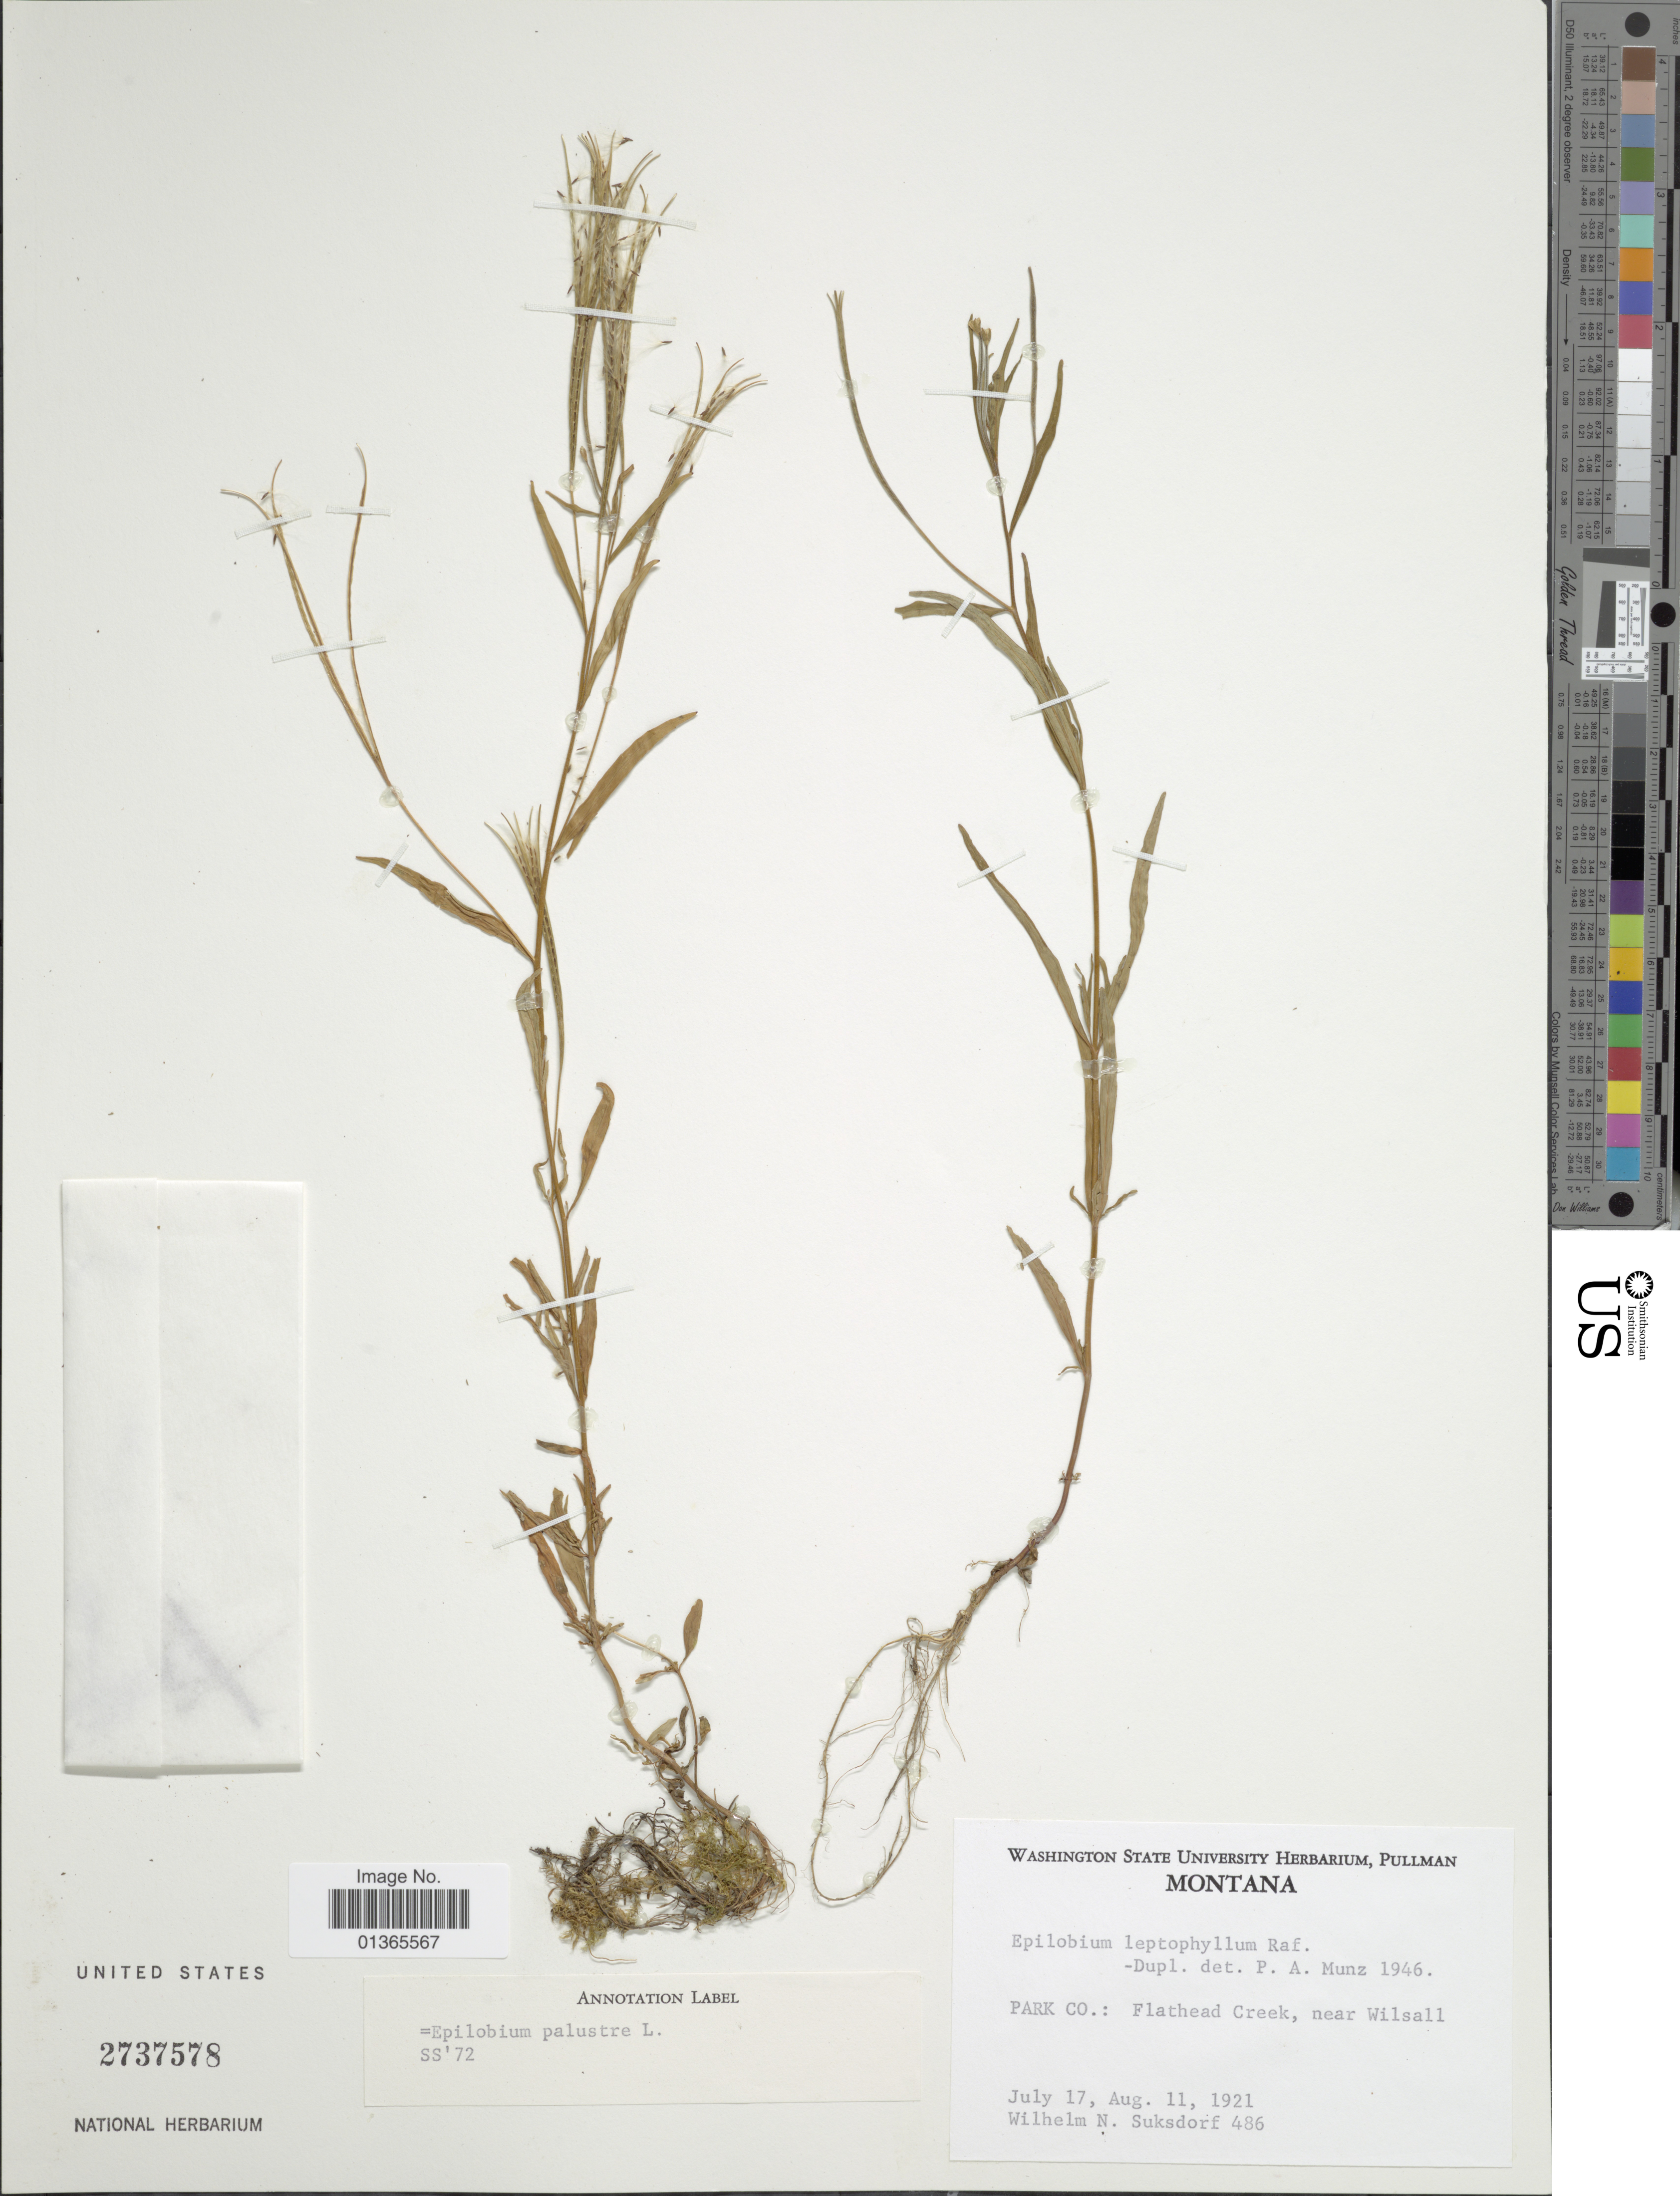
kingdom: Plantae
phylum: Tracheophyta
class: Magnoliopsida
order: Myrtales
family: Onagraceae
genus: Epilobium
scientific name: Epilobium palustre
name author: L.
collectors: W. N. Suksdorf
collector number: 486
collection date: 1921-07-17/1921-08-11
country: United States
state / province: Montana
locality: Park Co.: Flathead Creek, near Wilsall.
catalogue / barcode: US 2737578